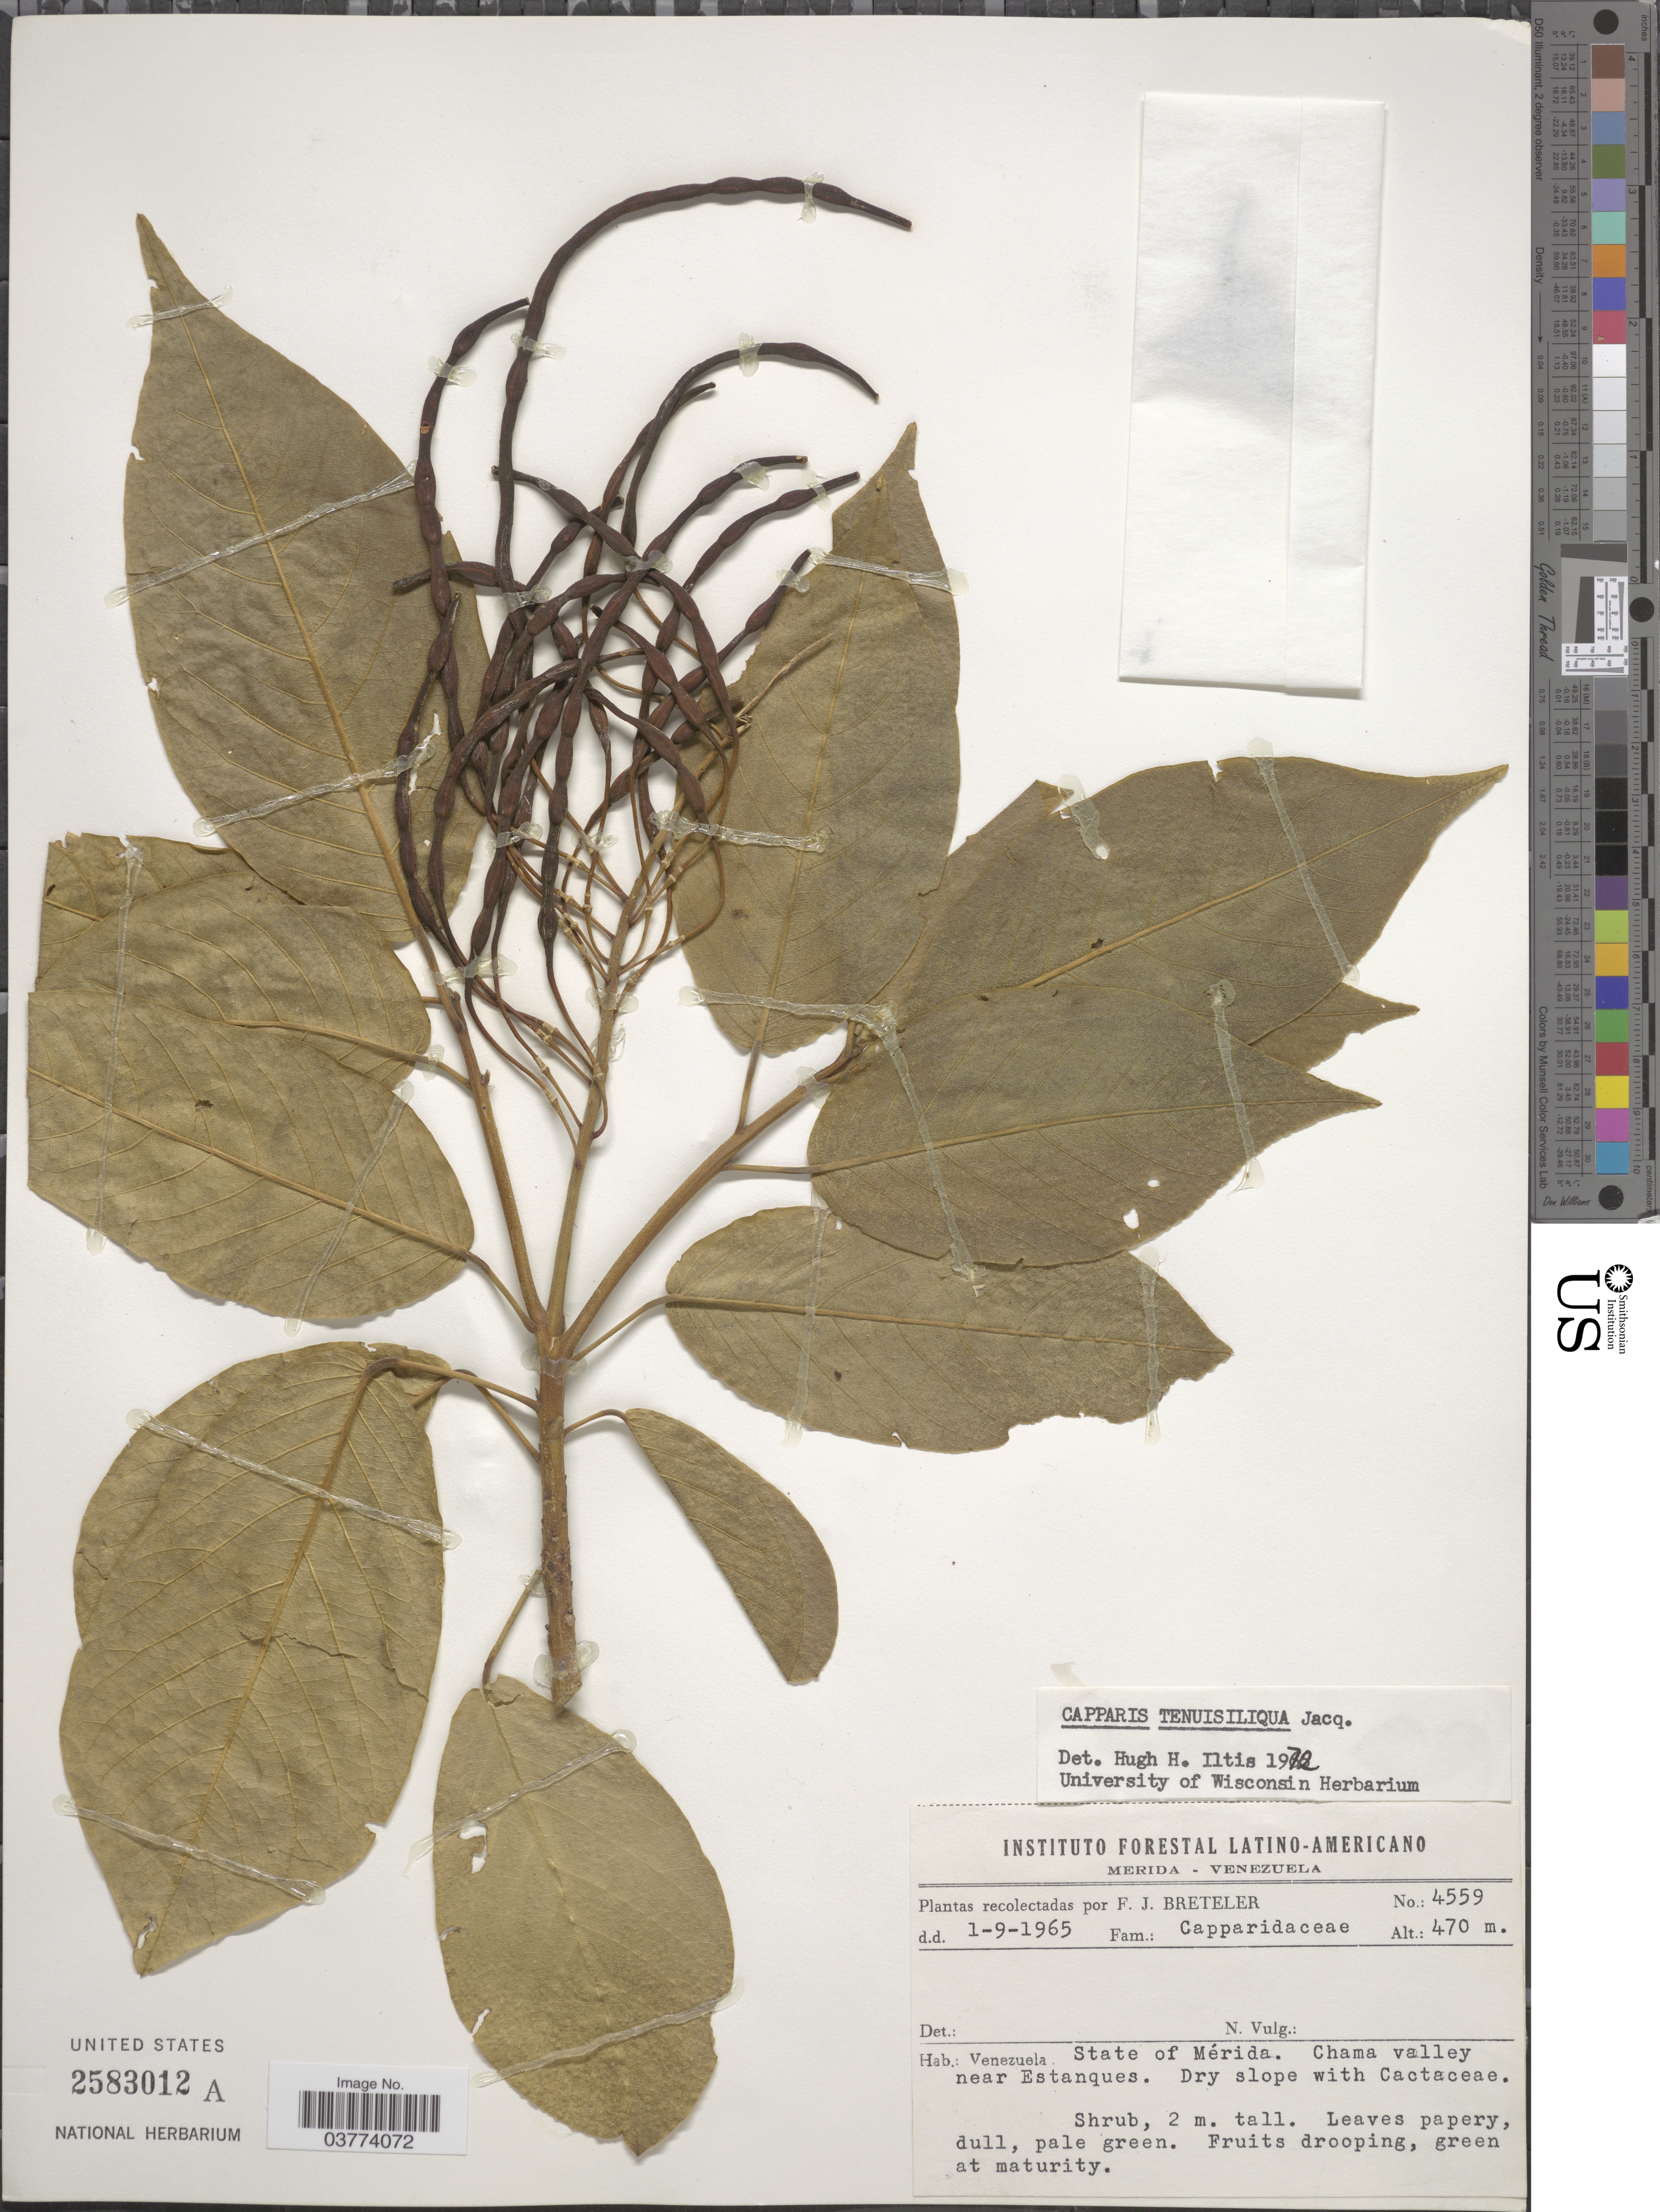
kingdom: Plantae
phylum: Tracheophyta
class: Magnoliopsida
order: Brassicales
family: Capparaceae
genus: Monilicarpa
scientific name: Monilicarpa tenuisiliqua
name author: (Jacq.) Cornejo & Iltis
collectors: F. J. Breteler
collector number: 4559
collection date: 1965-09-01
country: Venezuela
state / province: Mérida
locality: Chama valley near Estanques.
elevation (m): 470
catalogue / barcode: US 2583012A